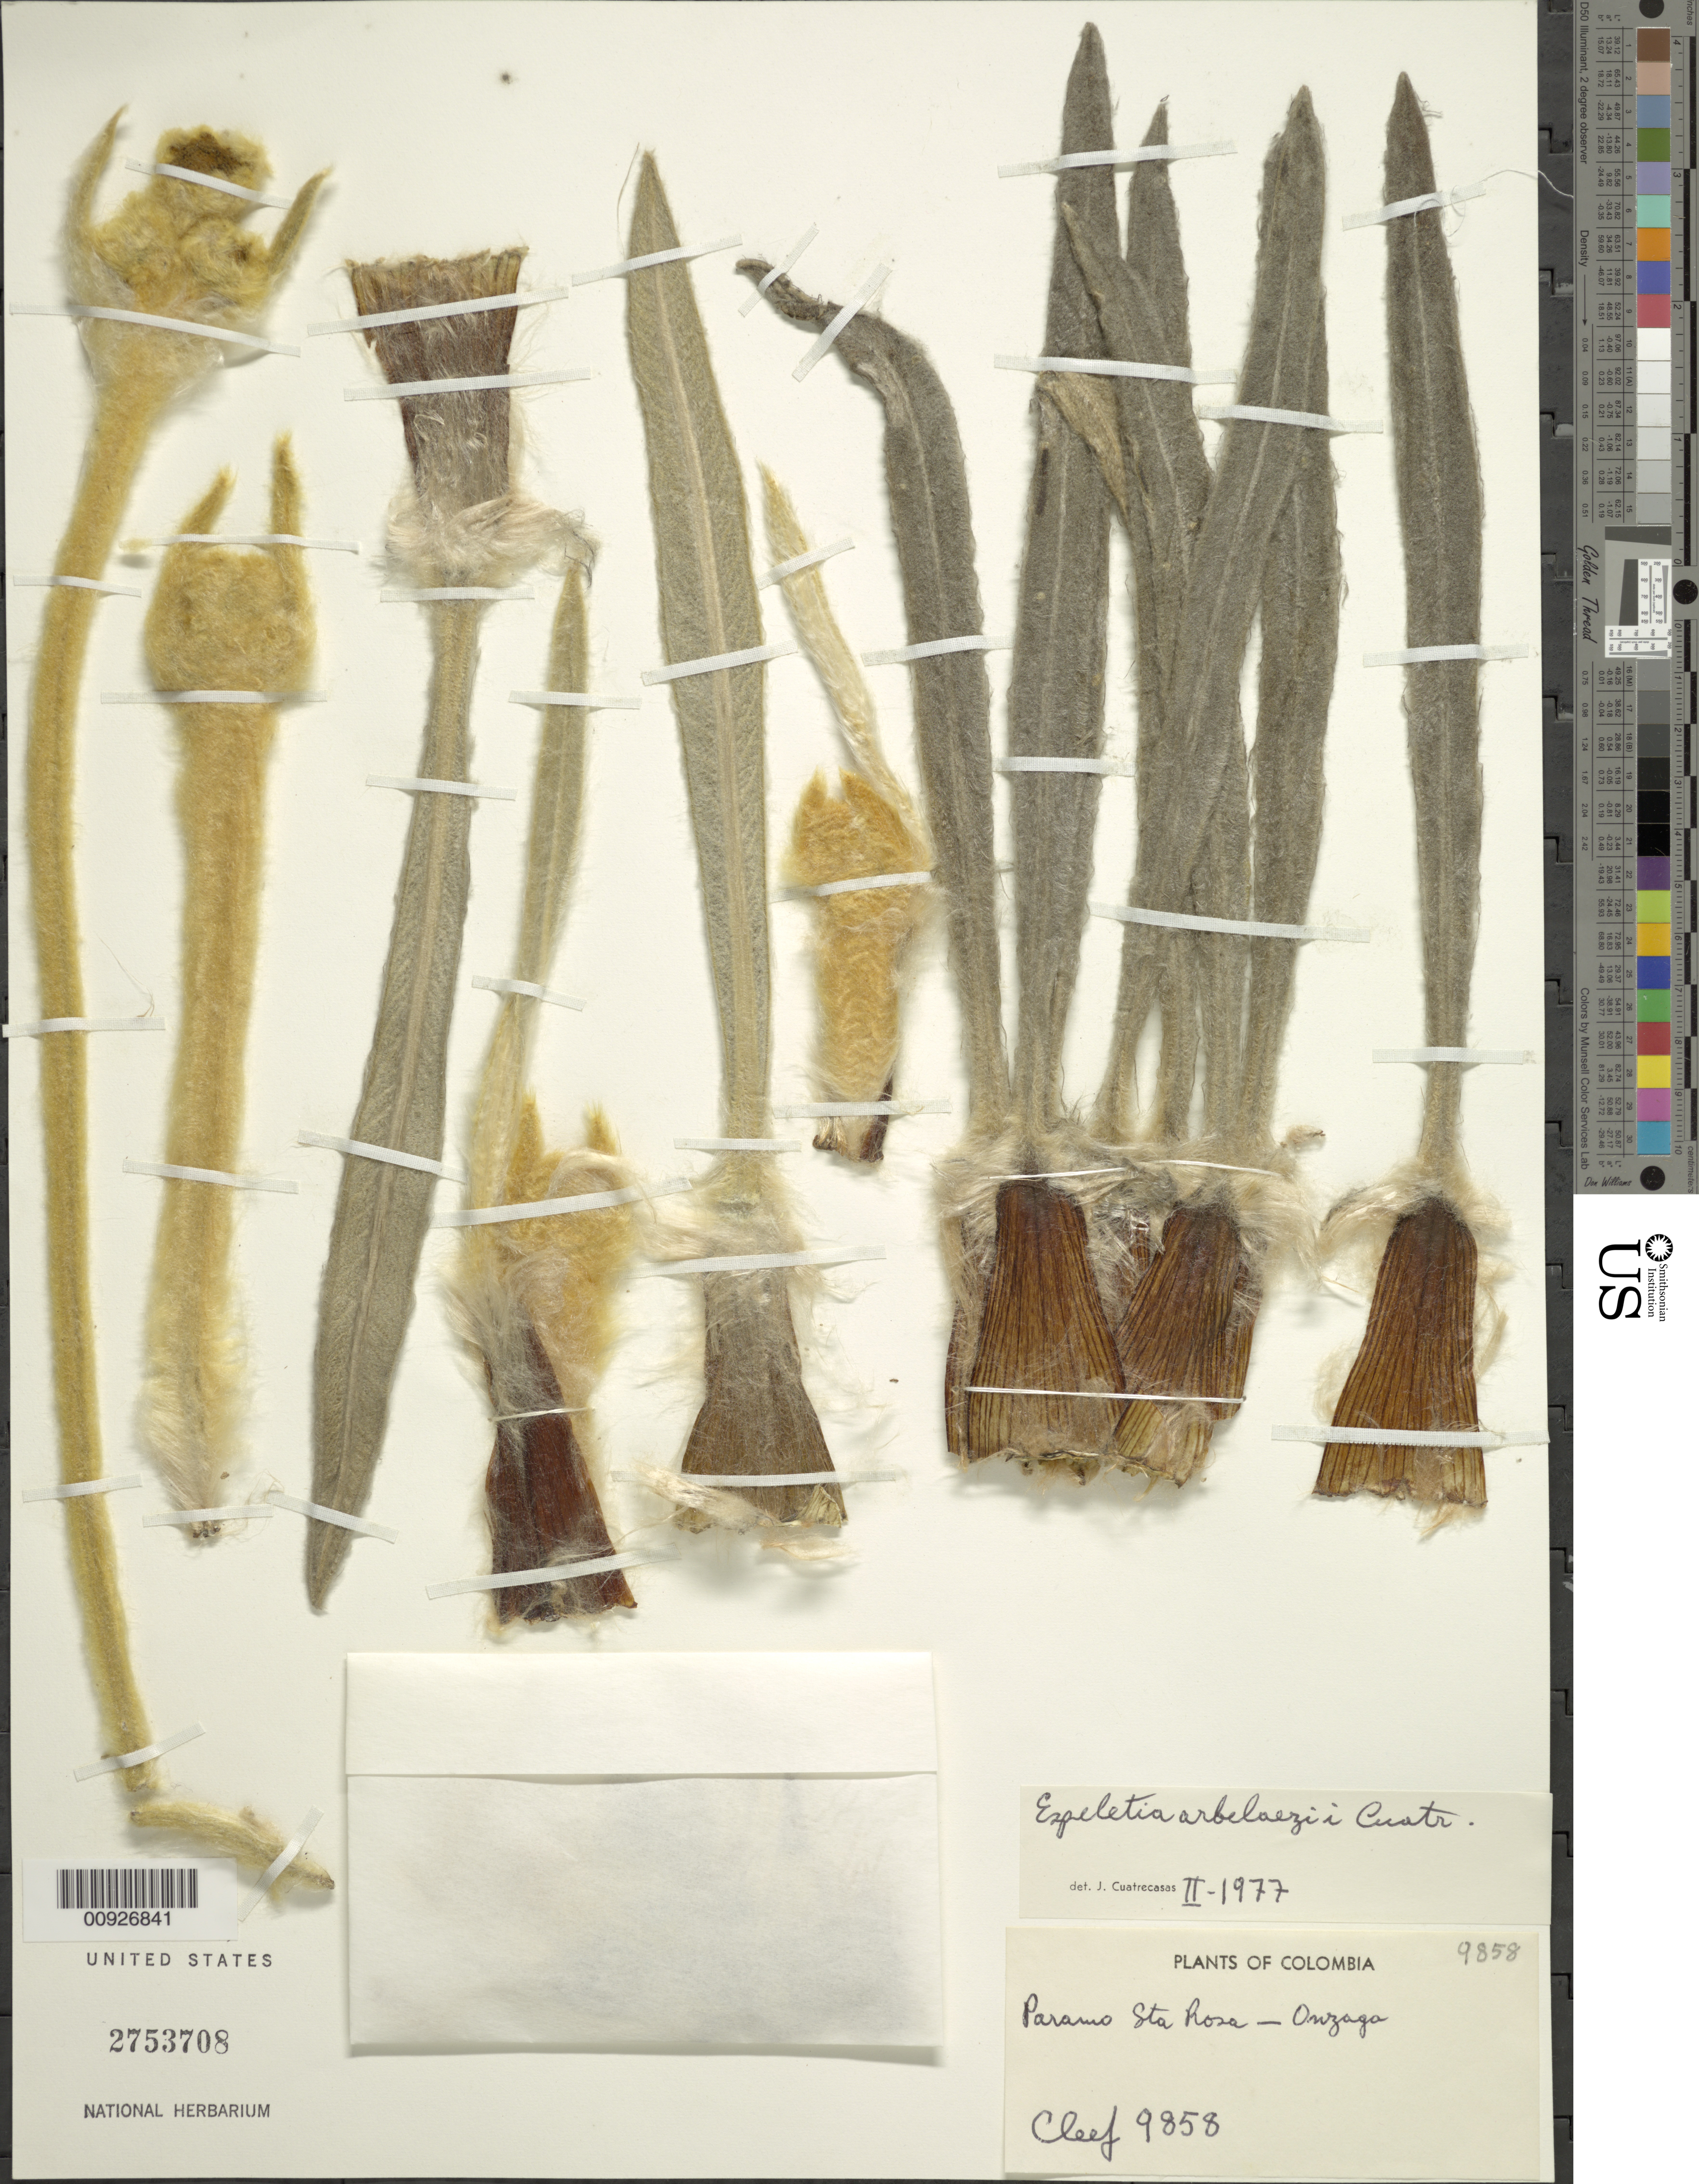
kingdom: Plantae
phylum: Tracheophyta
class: Magnoliopsida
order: Asterales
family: Asteraceae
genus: Espeletia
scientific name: Espeletia arbelaezii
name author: Cuatrec.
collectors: A. M. Cleef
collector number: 9858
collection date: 1973-05-08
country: Colombia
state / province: Boyacá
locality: P. de Guántiva. Páramo de Guantiva, carretera S. Rosa-Onzaga km. 4 ca. Fondo cienagoso del valle cerca de la embocadura de la Q. Sietecueral.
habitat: Fondo cienagoso del valle cerca de la embocadura de la Q. Sietecueral. Frailejones asociado con Sphagnum sp., Paepalanthus of colombianus y Xyris acutifolius.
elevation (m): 3290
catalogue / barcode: US 2753708